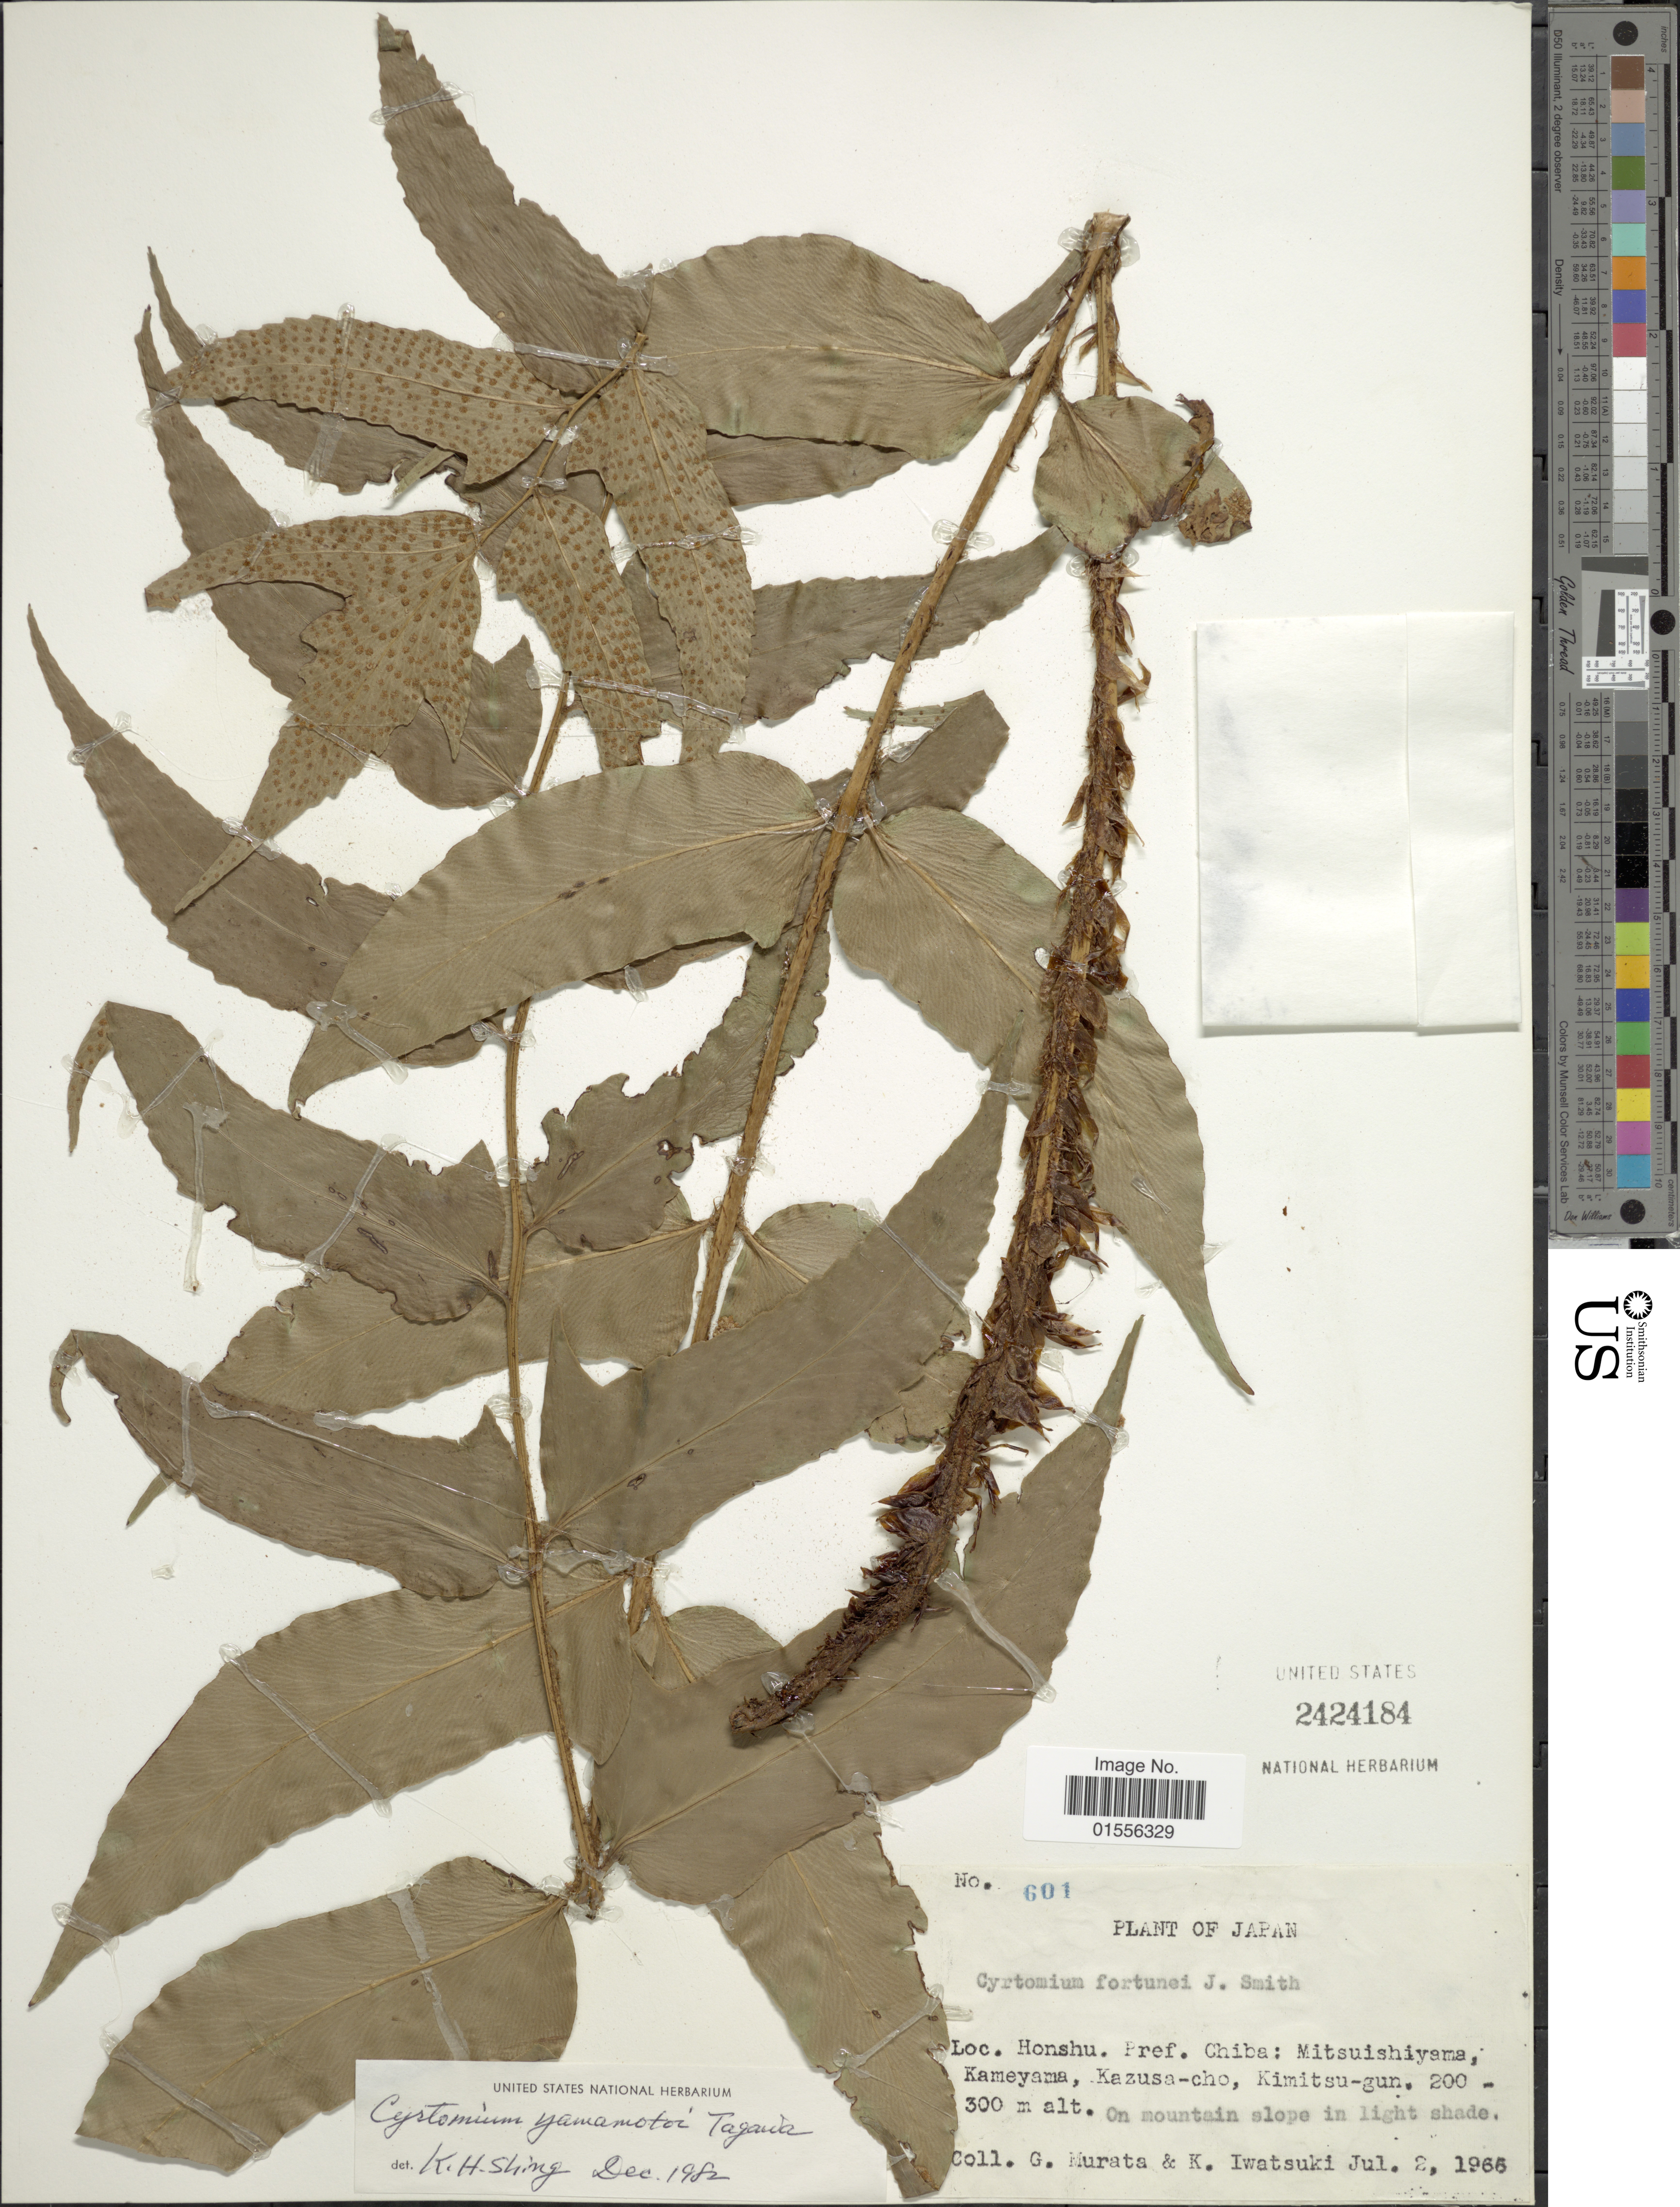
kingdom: Plantae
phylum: Tracheophyta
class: Polypodiopsida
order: Polypodiales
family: Dryopteridaceae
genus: Cyrtomium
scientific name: Cyrtomium yamamotoi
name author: Tagawa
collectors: G. Murata & K. Iwatsuki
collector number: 601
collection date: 1965-07-02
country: Japan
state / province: Tiba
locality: Honshu. Pref. Chiba: Mitsuishiyama, Kameyama, Kazusa-cho, kimitsu-gun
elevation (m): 200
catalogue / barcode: US 2424184